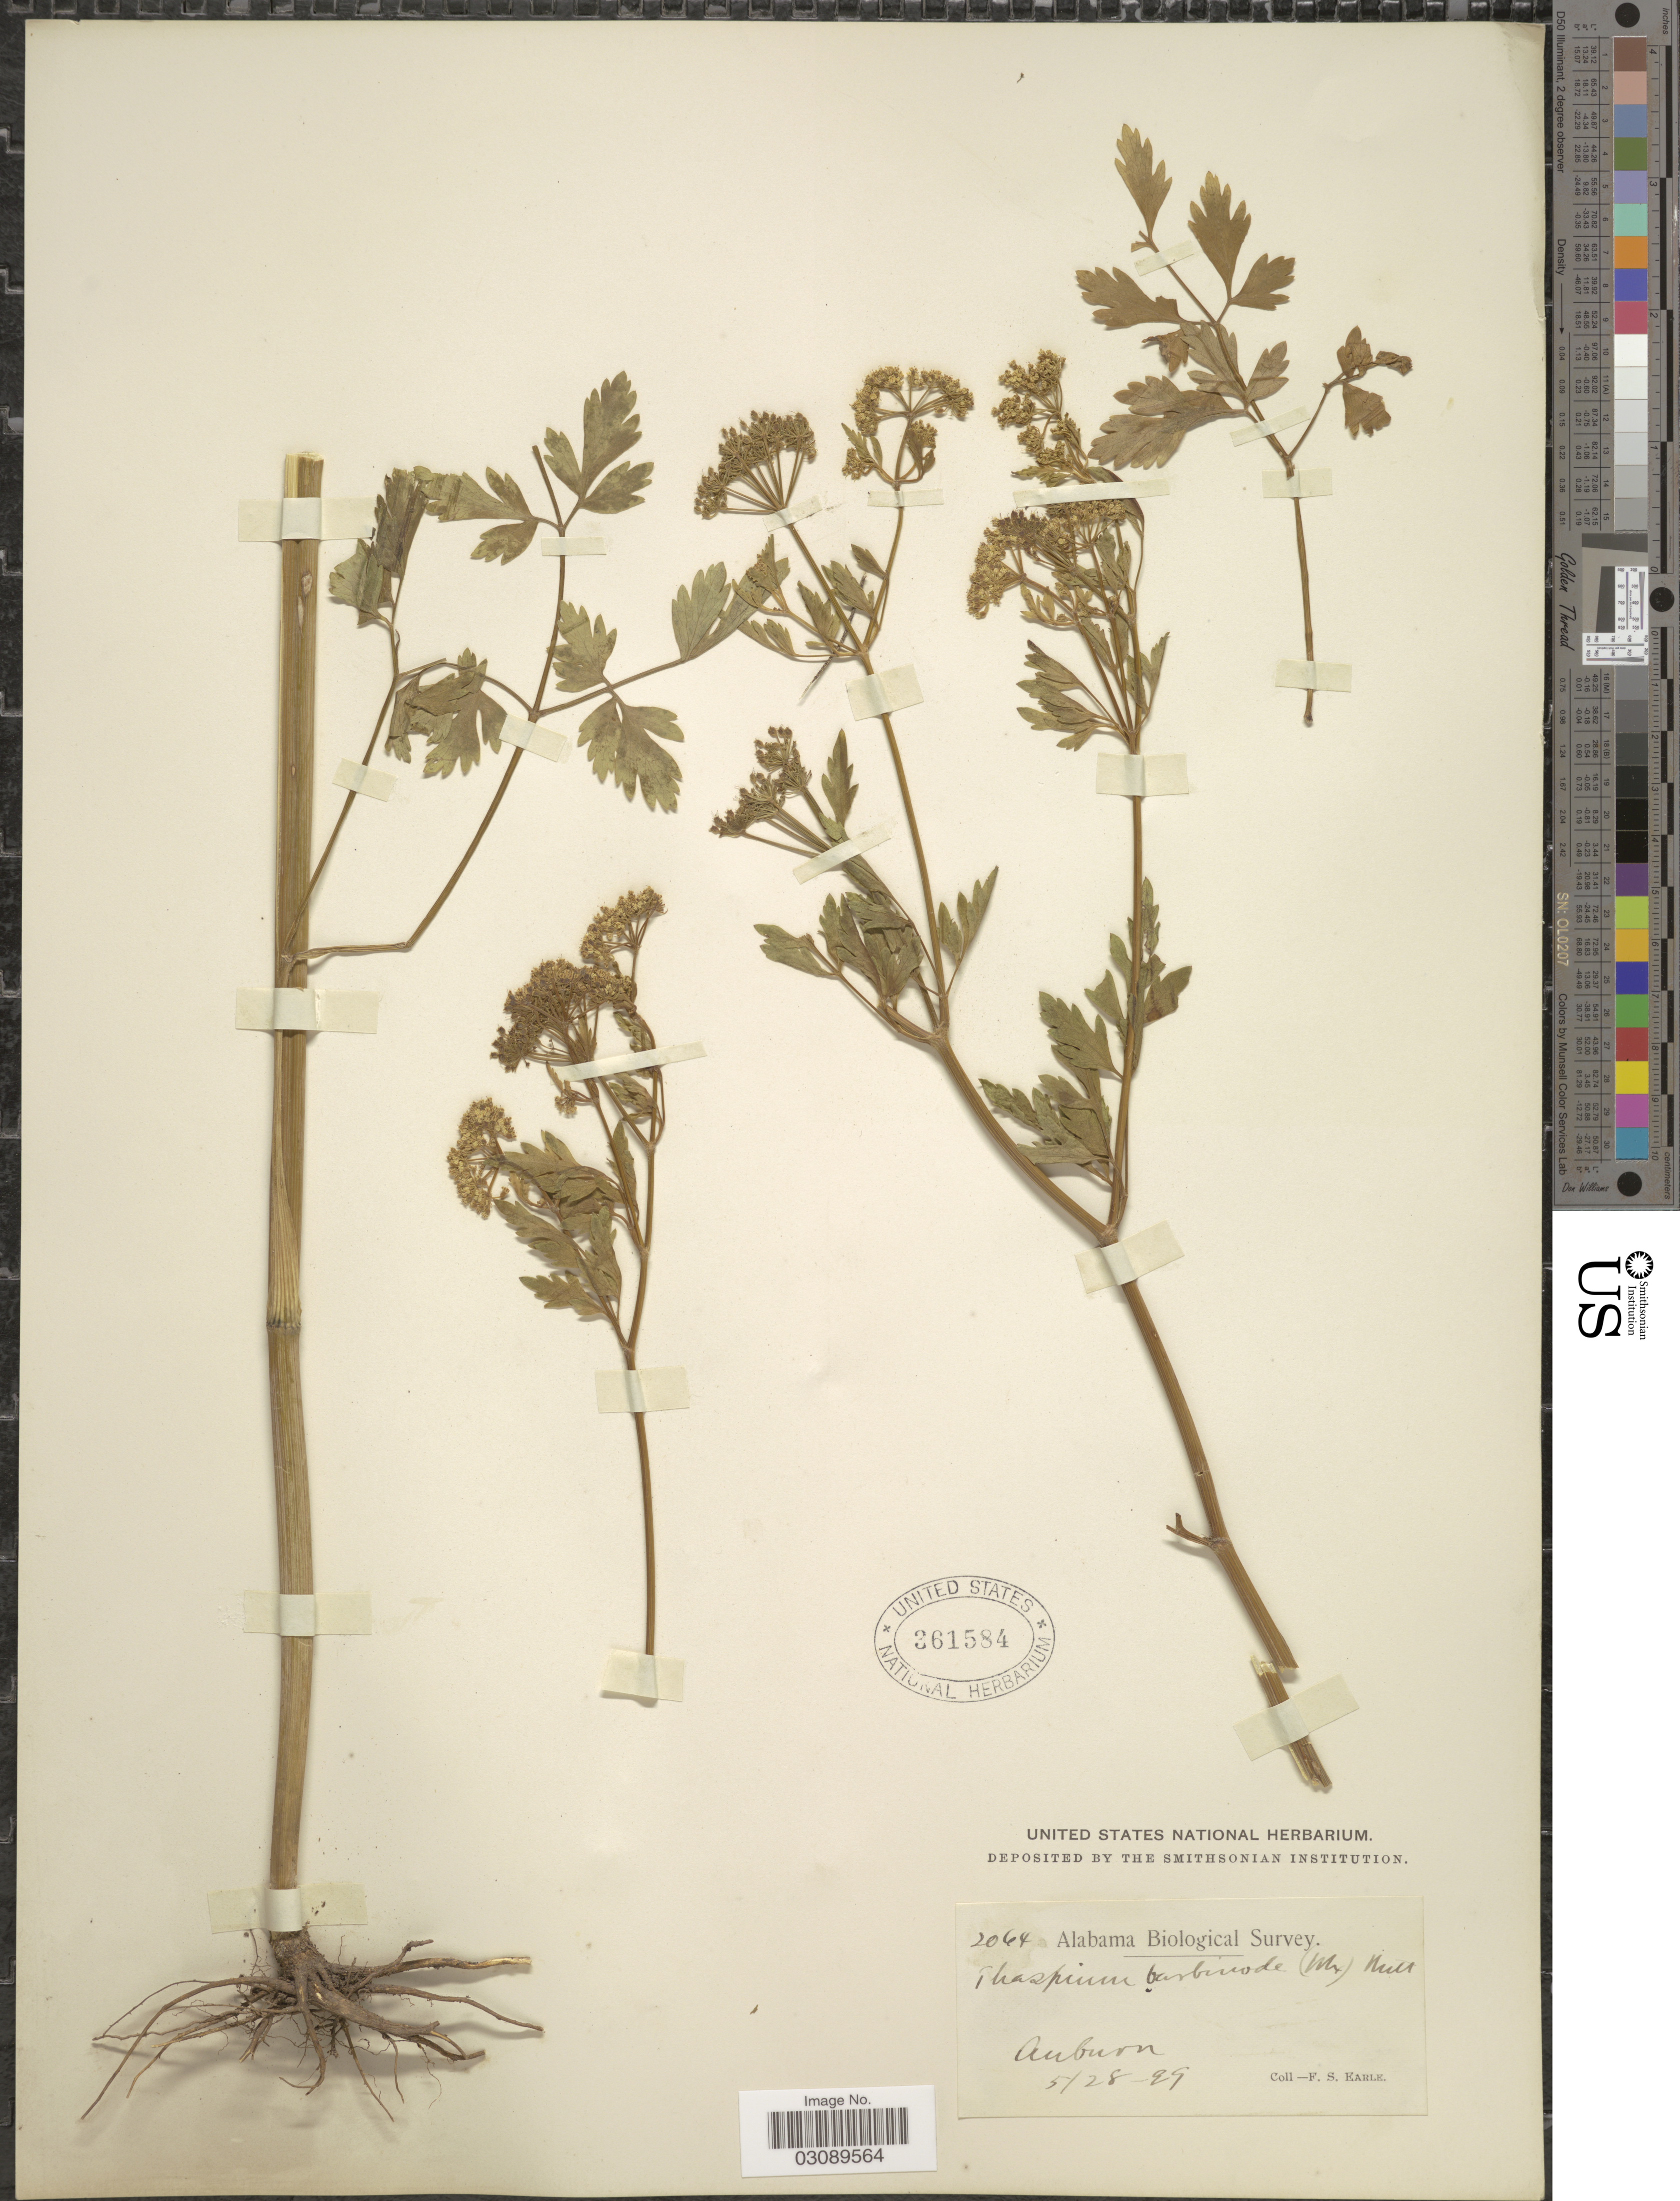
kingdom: Plantae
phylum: Tracheophyta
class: Magnoliopsida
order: Apiales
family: Apiaceae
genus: Thaspium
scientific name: Thaspium barbinode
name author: (Michx.) Nutt.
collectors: F. S. Earle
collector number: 2064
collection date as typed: Transcribed d/m/y: 28/5/89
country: United States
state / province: Alabama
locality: Auburn.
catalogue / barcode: US 361584